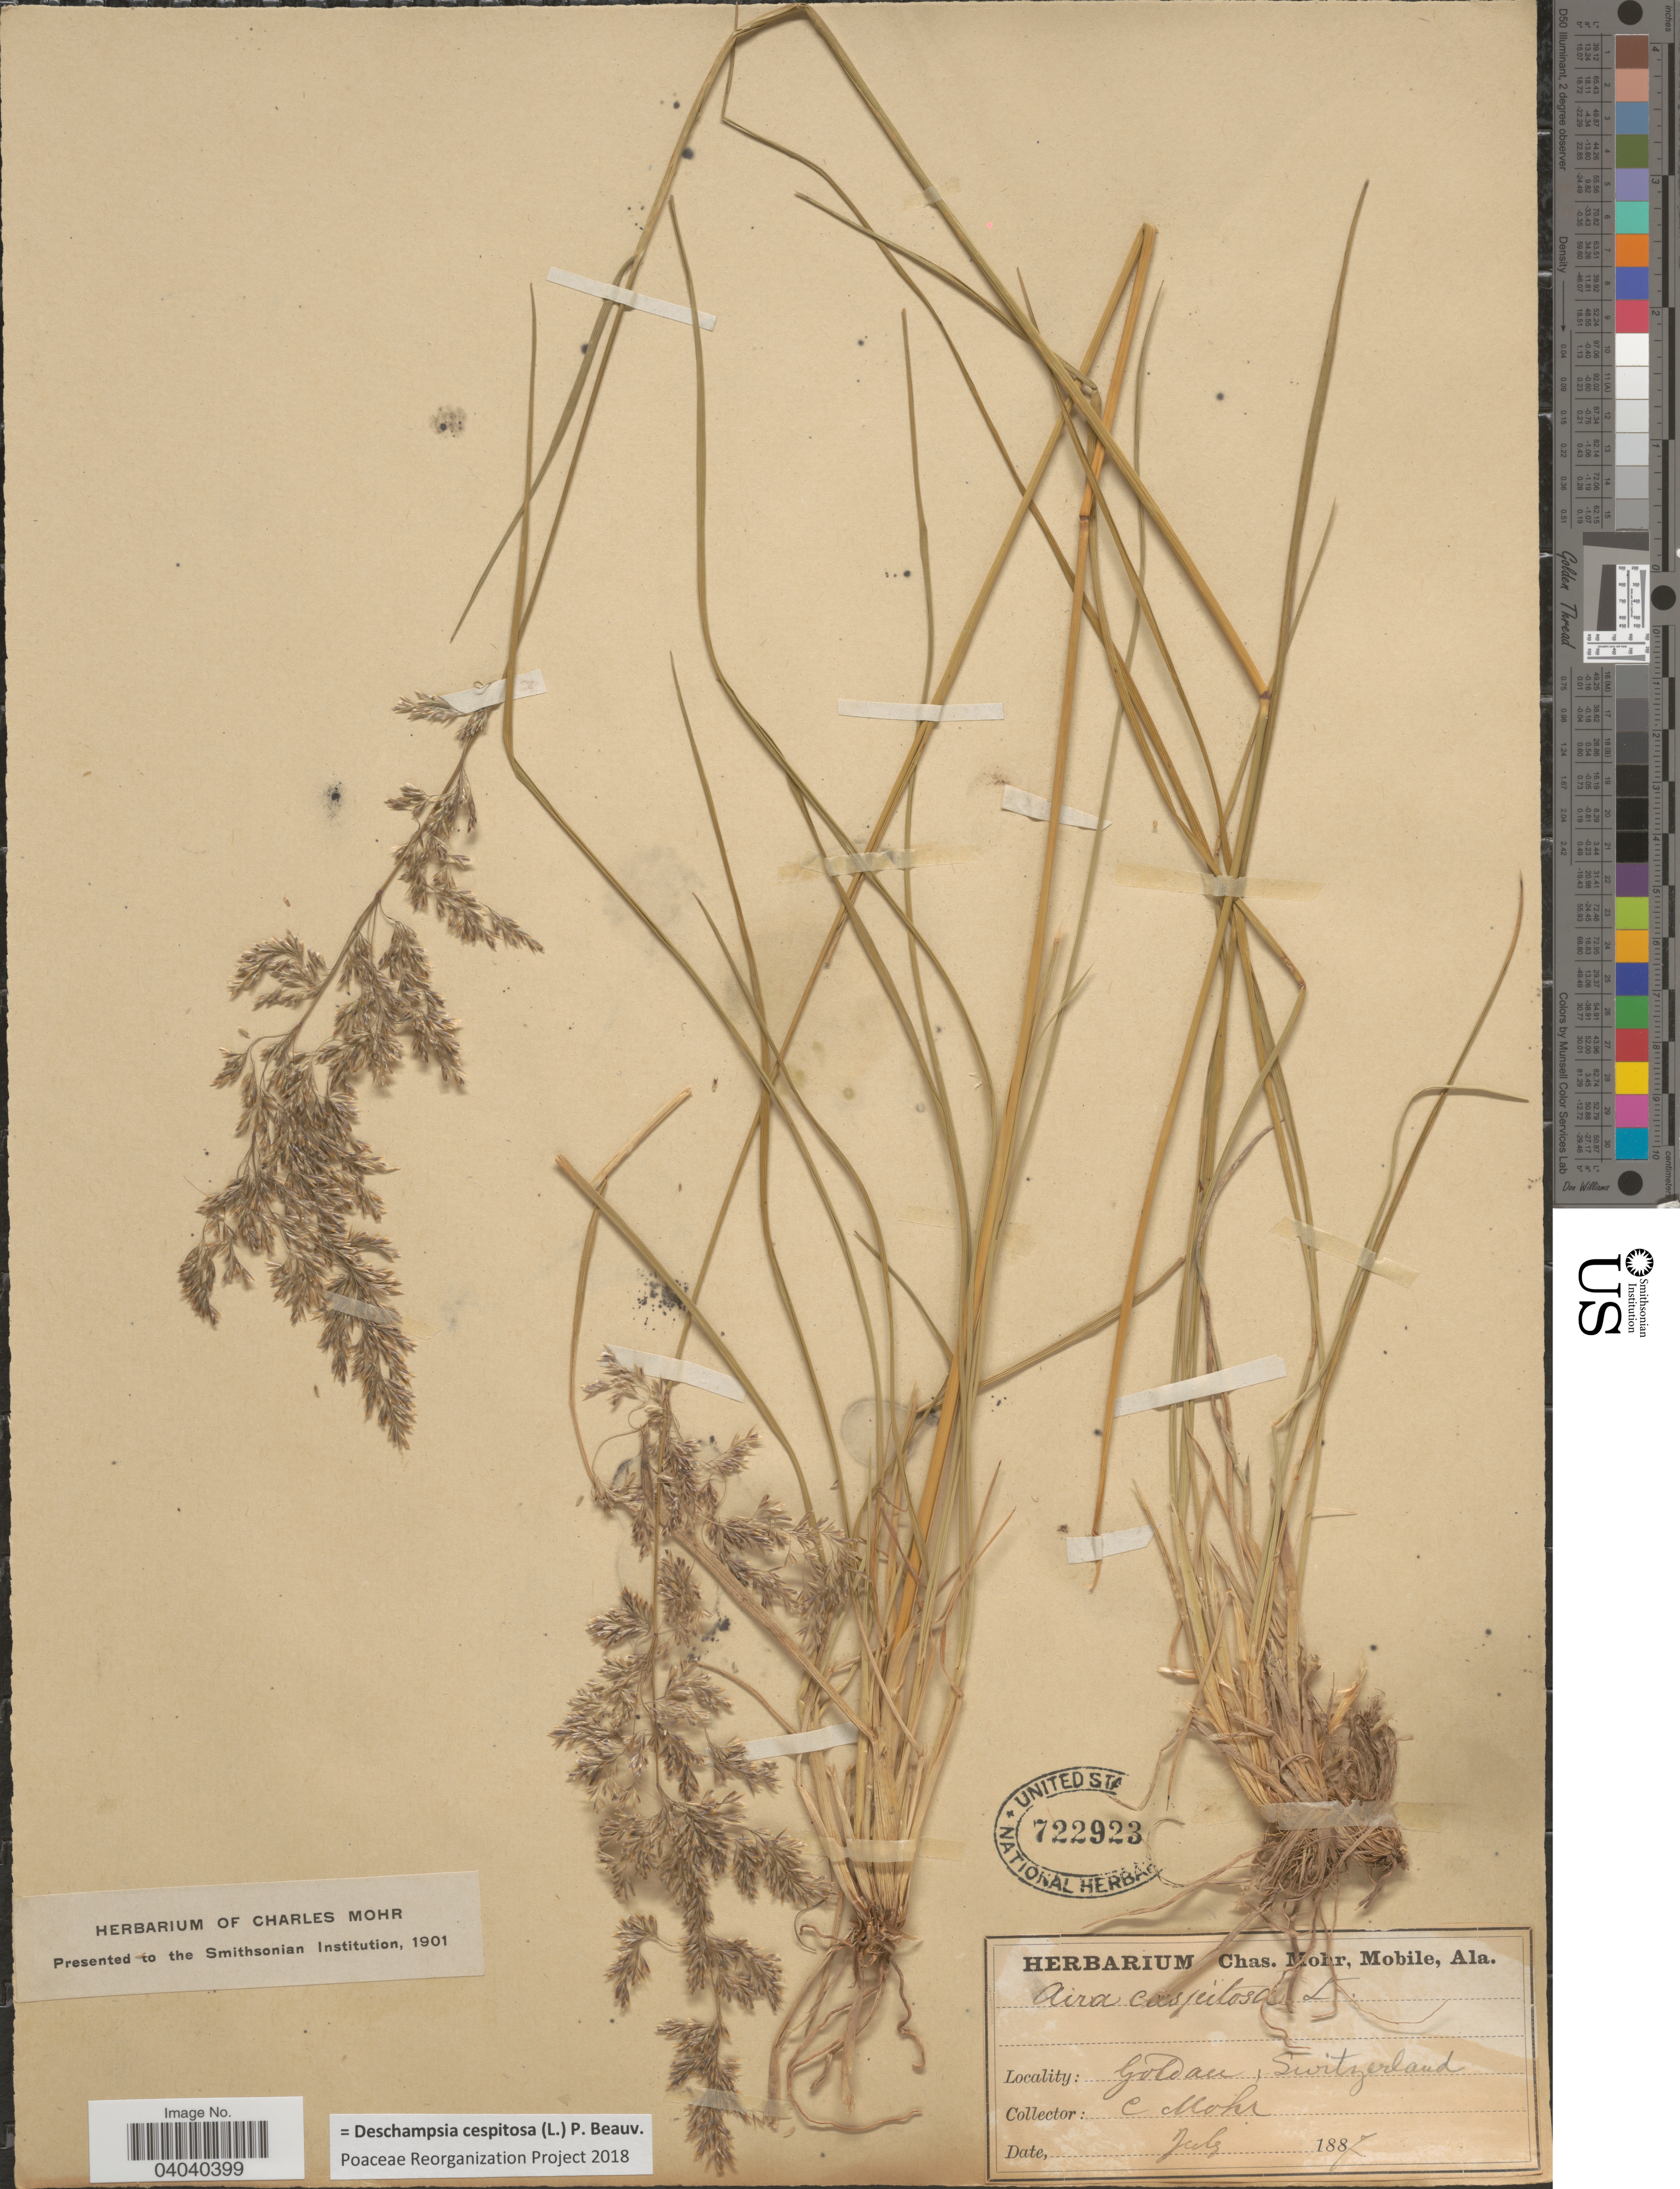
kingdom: Plantae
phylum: Tracheophyta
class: Liliopsida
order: Poales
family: Poaceae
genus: Deschampsia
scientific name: Deschampsia cespitosa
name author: (L.) P. Beauv.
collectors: Mohr, C. T. (herbarium)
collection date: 1887-07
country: Switzerland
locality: Goldau.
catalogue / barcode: US 722923